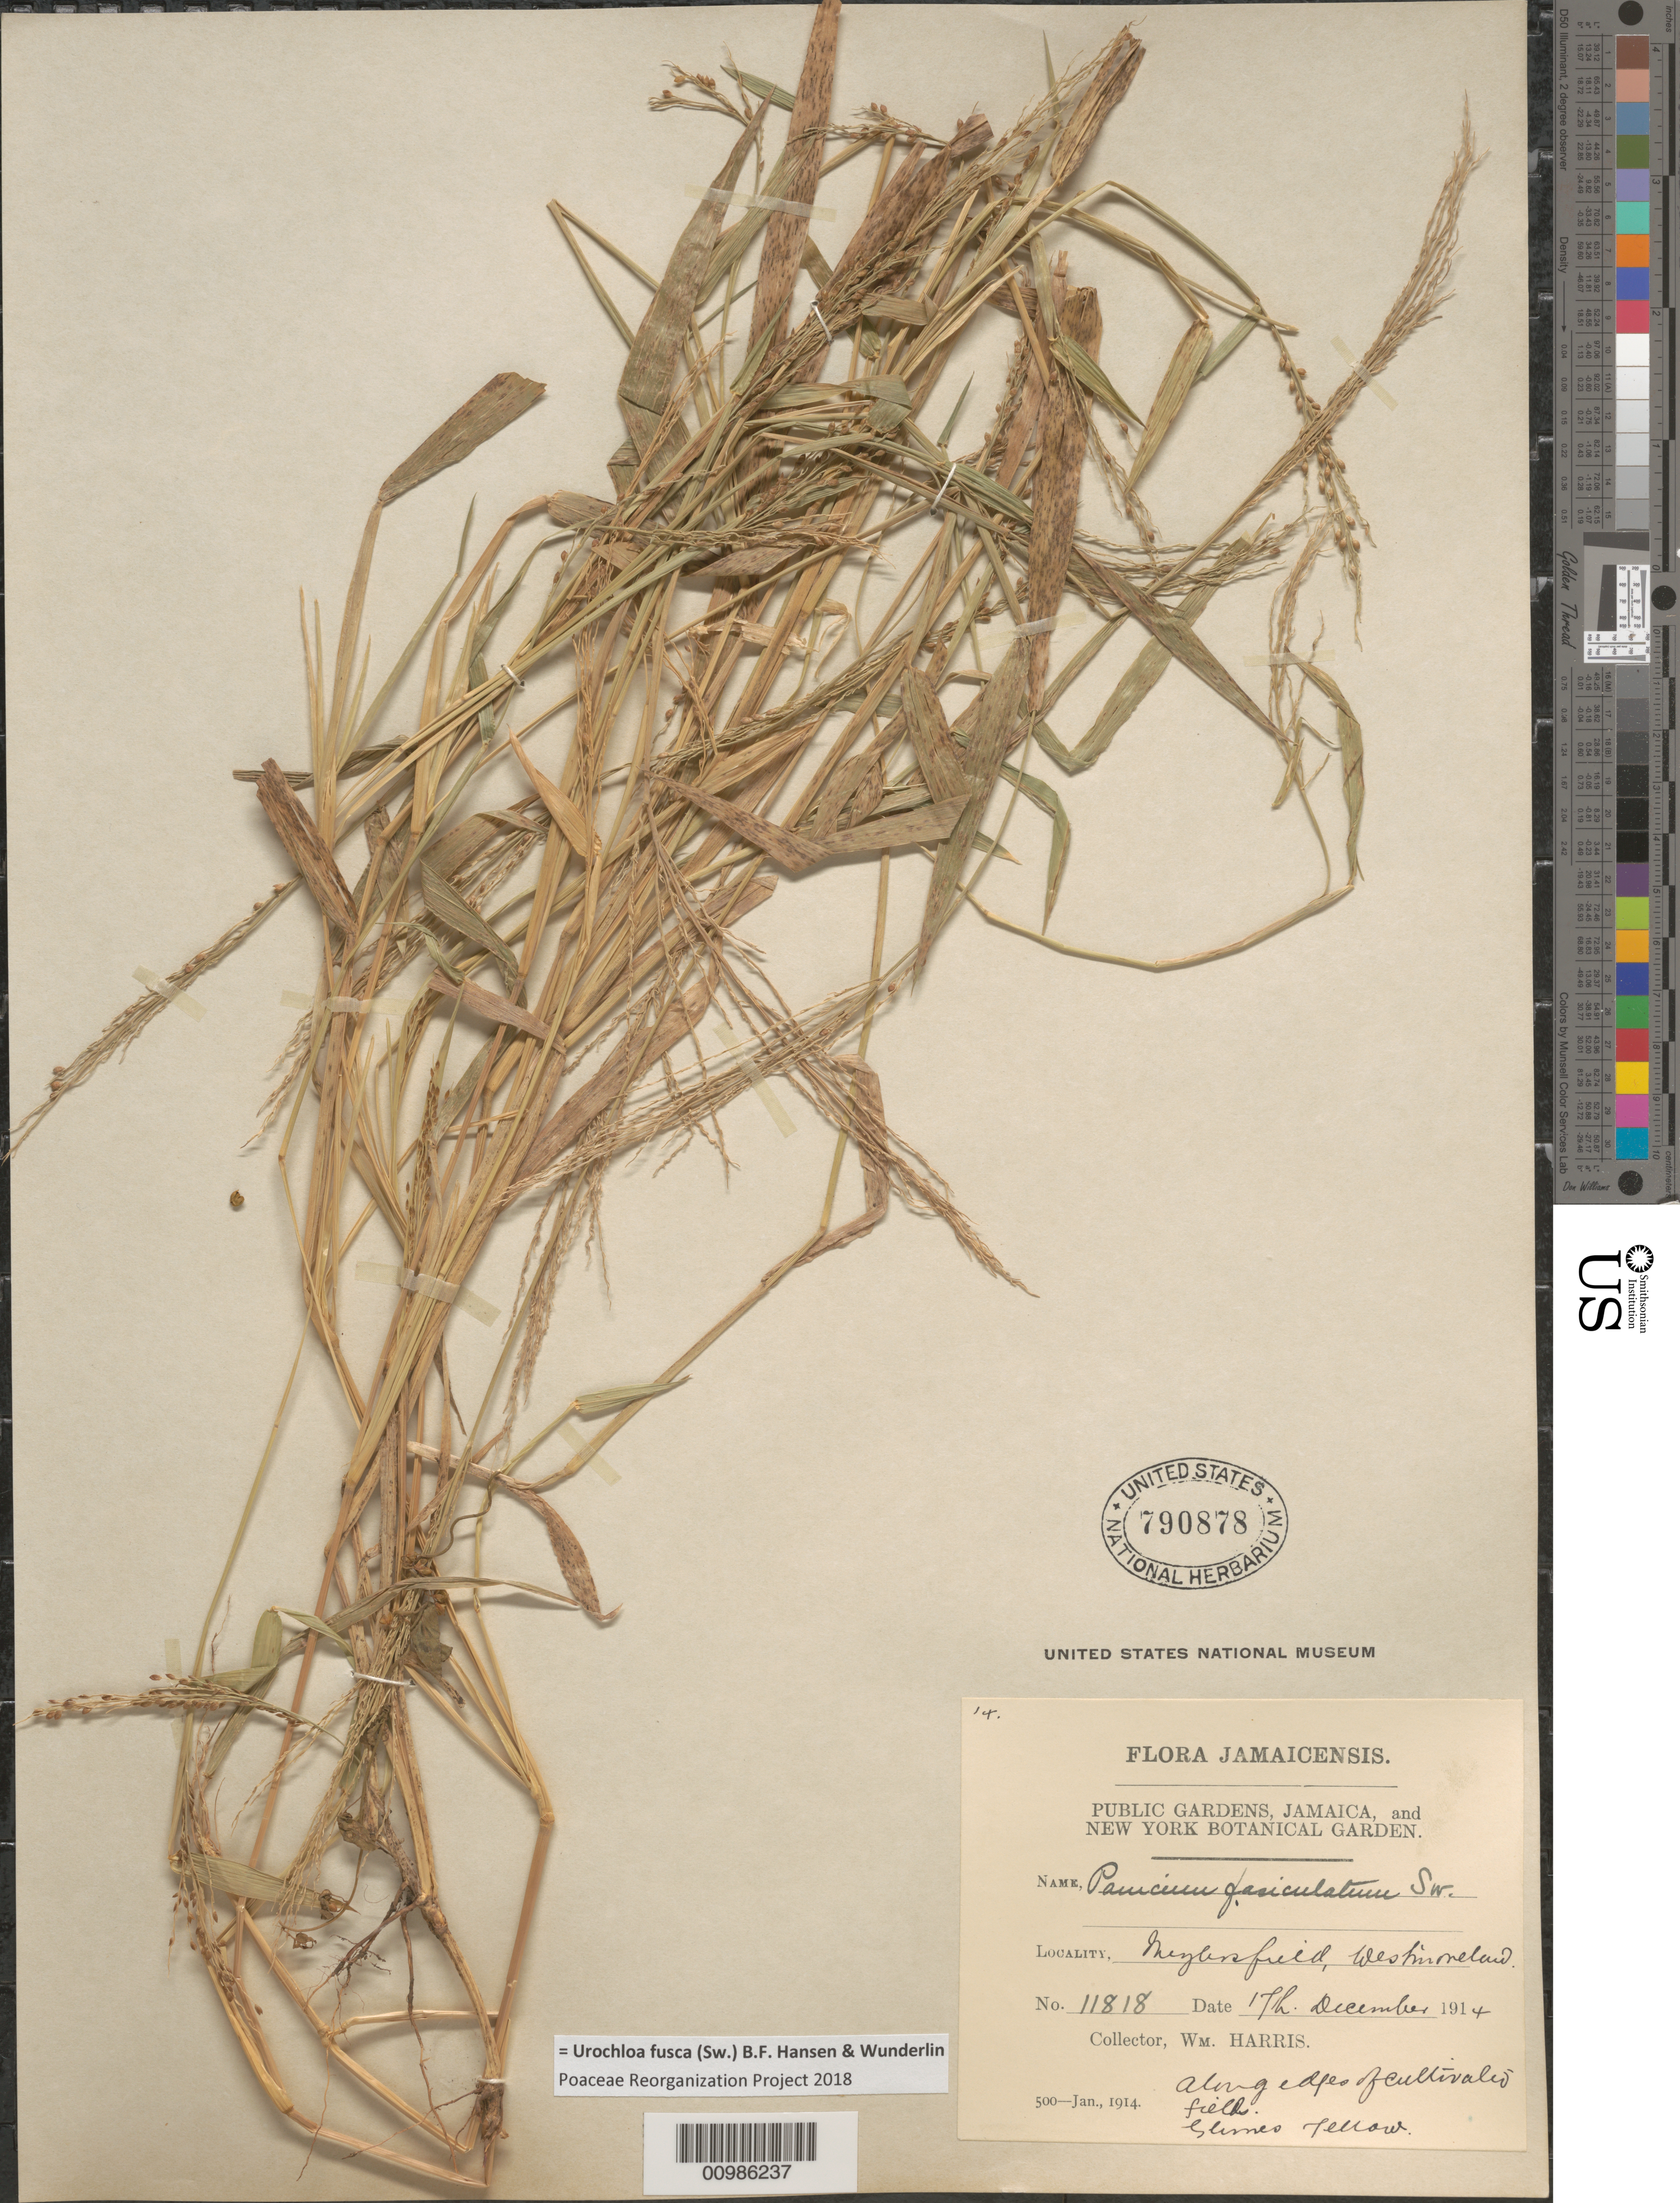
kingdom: Plantae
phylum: Tracheophyta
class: Liliopsida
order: Poales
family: Poaceae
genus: Brachiaria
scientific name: Brachiaria fasciculata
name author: (Sw.) Parodi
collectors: W. H. Harris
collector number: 11818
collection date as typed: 17 Dec 1914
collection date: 1914-12-17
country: Jamaica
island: Jamaica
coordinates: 0 N, 0 E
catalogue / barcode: US 790878